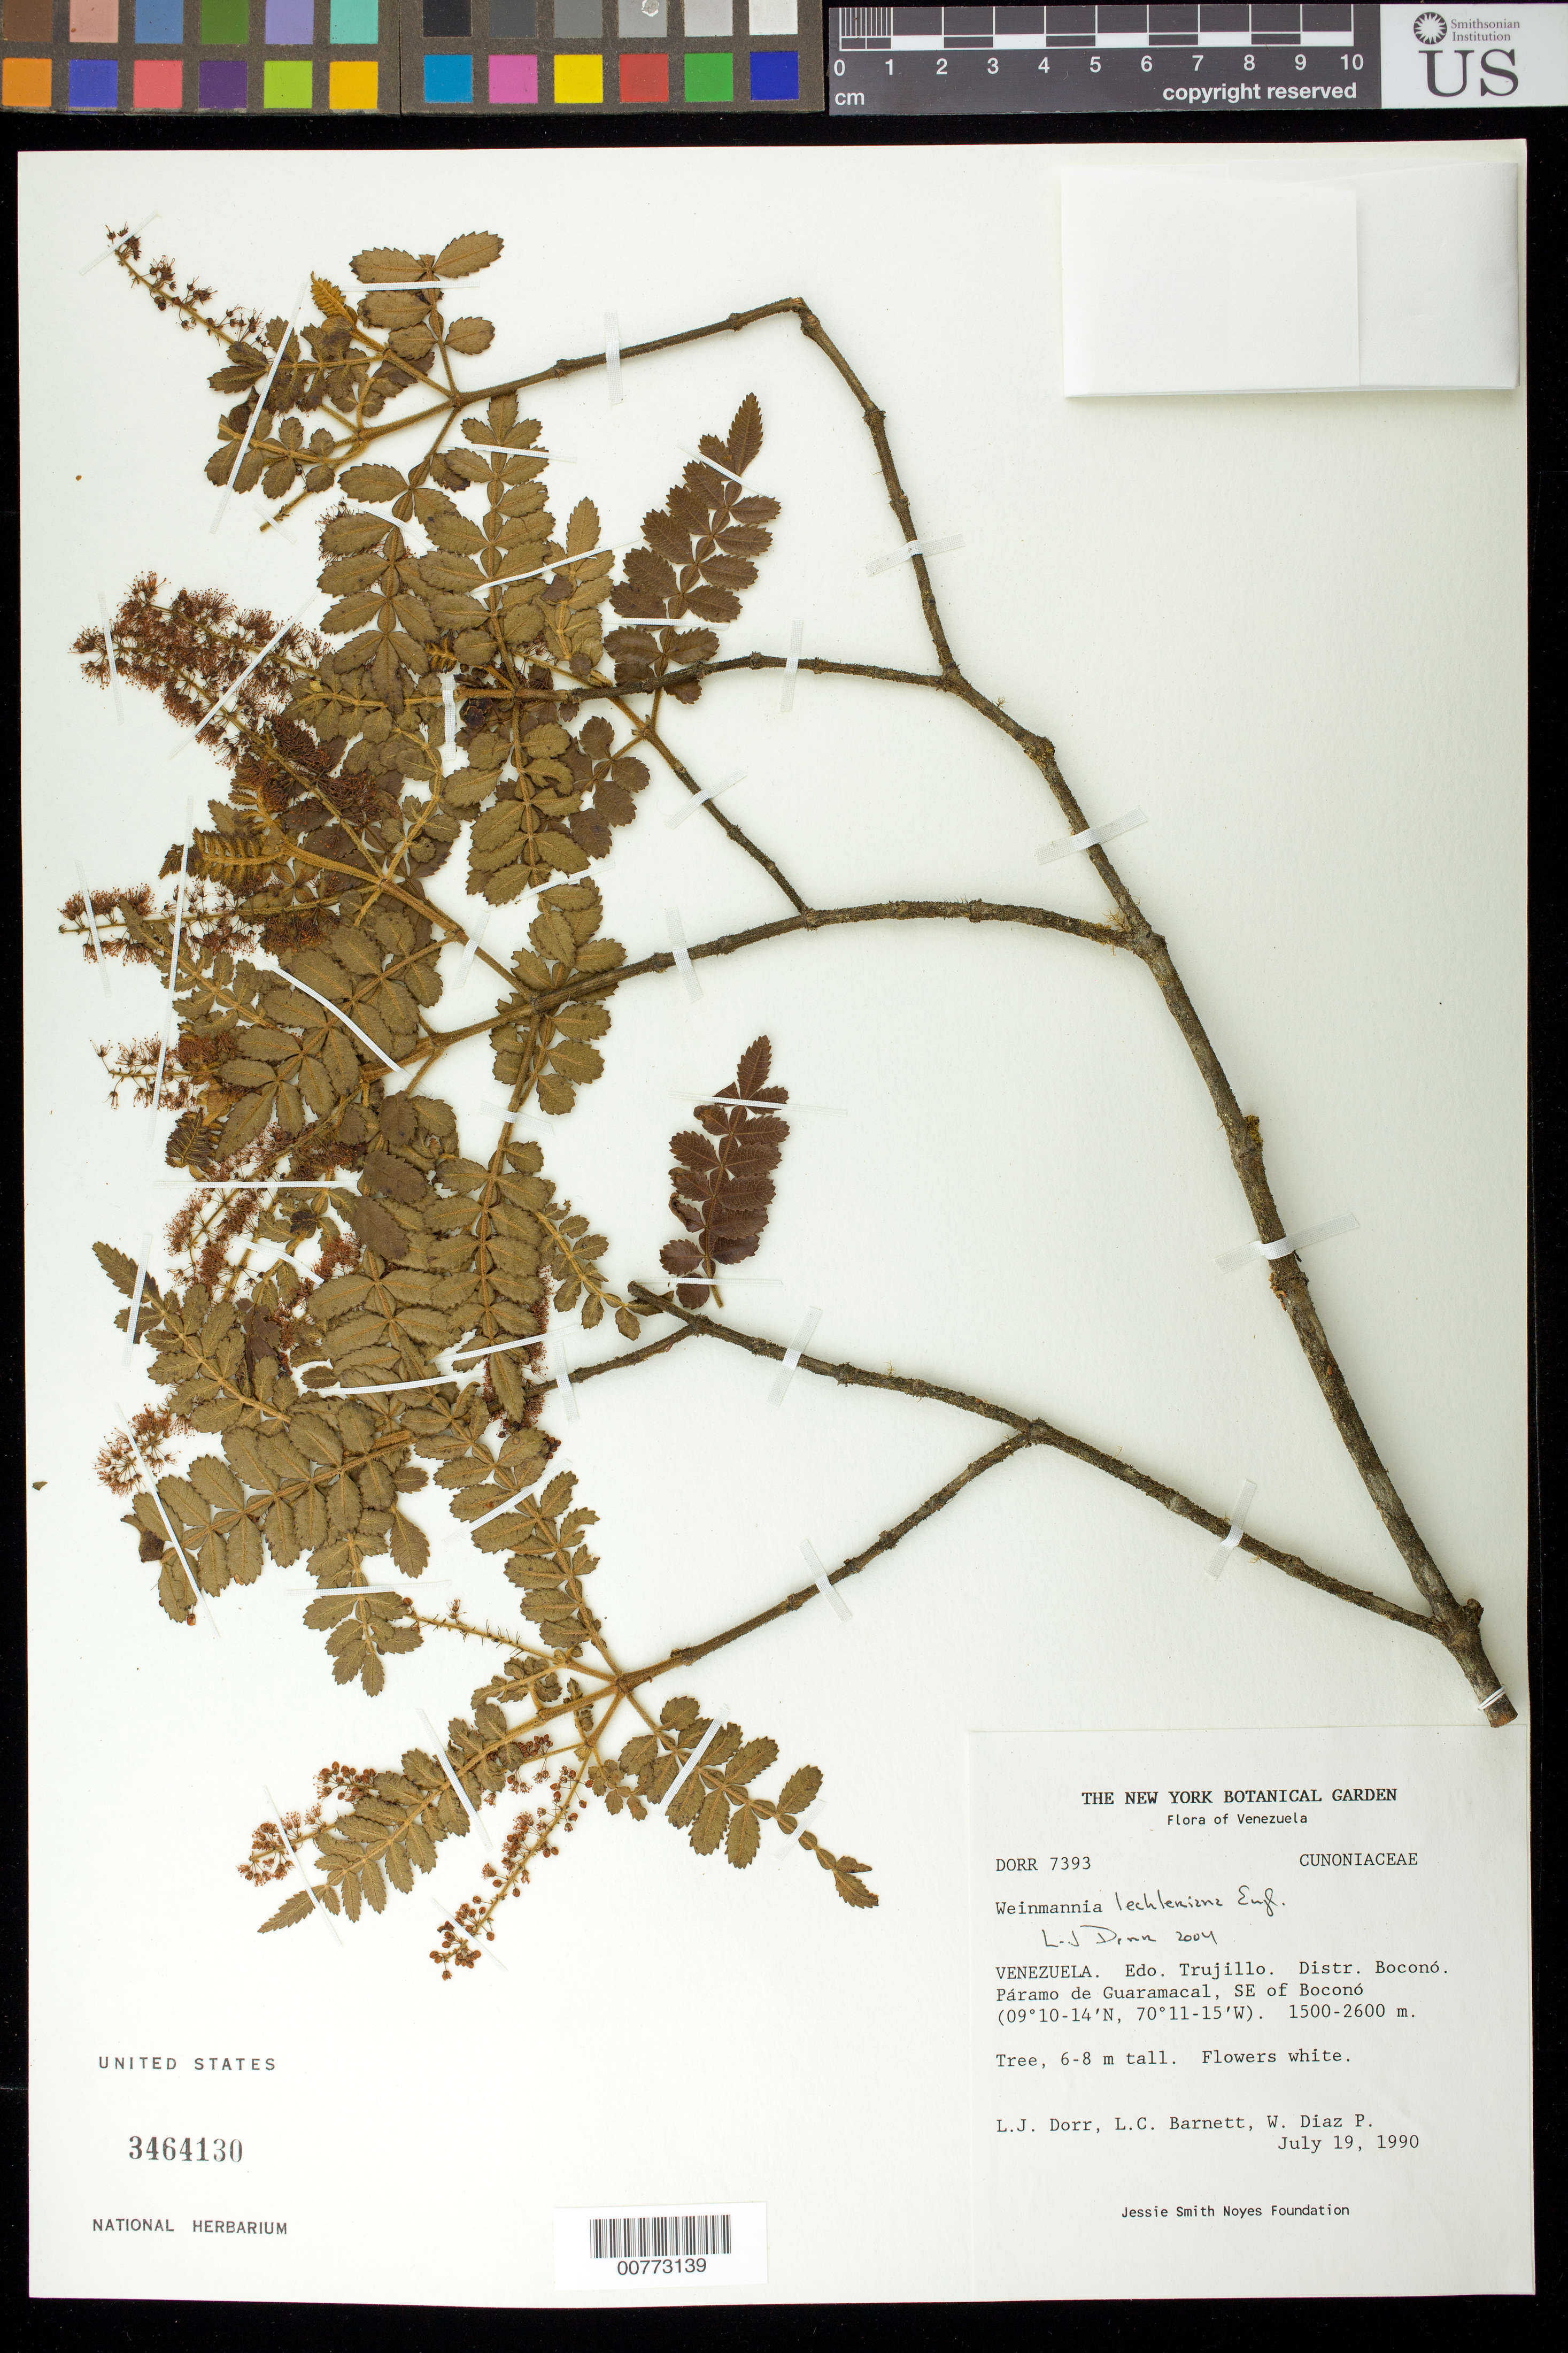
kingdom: Plantae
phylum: Tracheophyta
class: Magnoliopsida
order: Oxalidales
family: Cunoniaceae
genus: Weinmannia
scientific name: Weinmannia lentiscifolia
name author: C. Presl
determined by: Niño, S. M., (PORT), BioCentro-UNELLEZ (VENEZUELA)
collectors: L. J. Dorr, L. C. Barnett & W. Díaz P.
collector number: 7393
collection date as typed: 19 Jul 1990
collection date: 1990-07-19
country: Venezuela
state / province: Trujillo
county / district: Boconó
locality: Páramo de Guaramacal, SE of Boconó.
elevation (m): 1500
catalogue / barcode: US 3464130